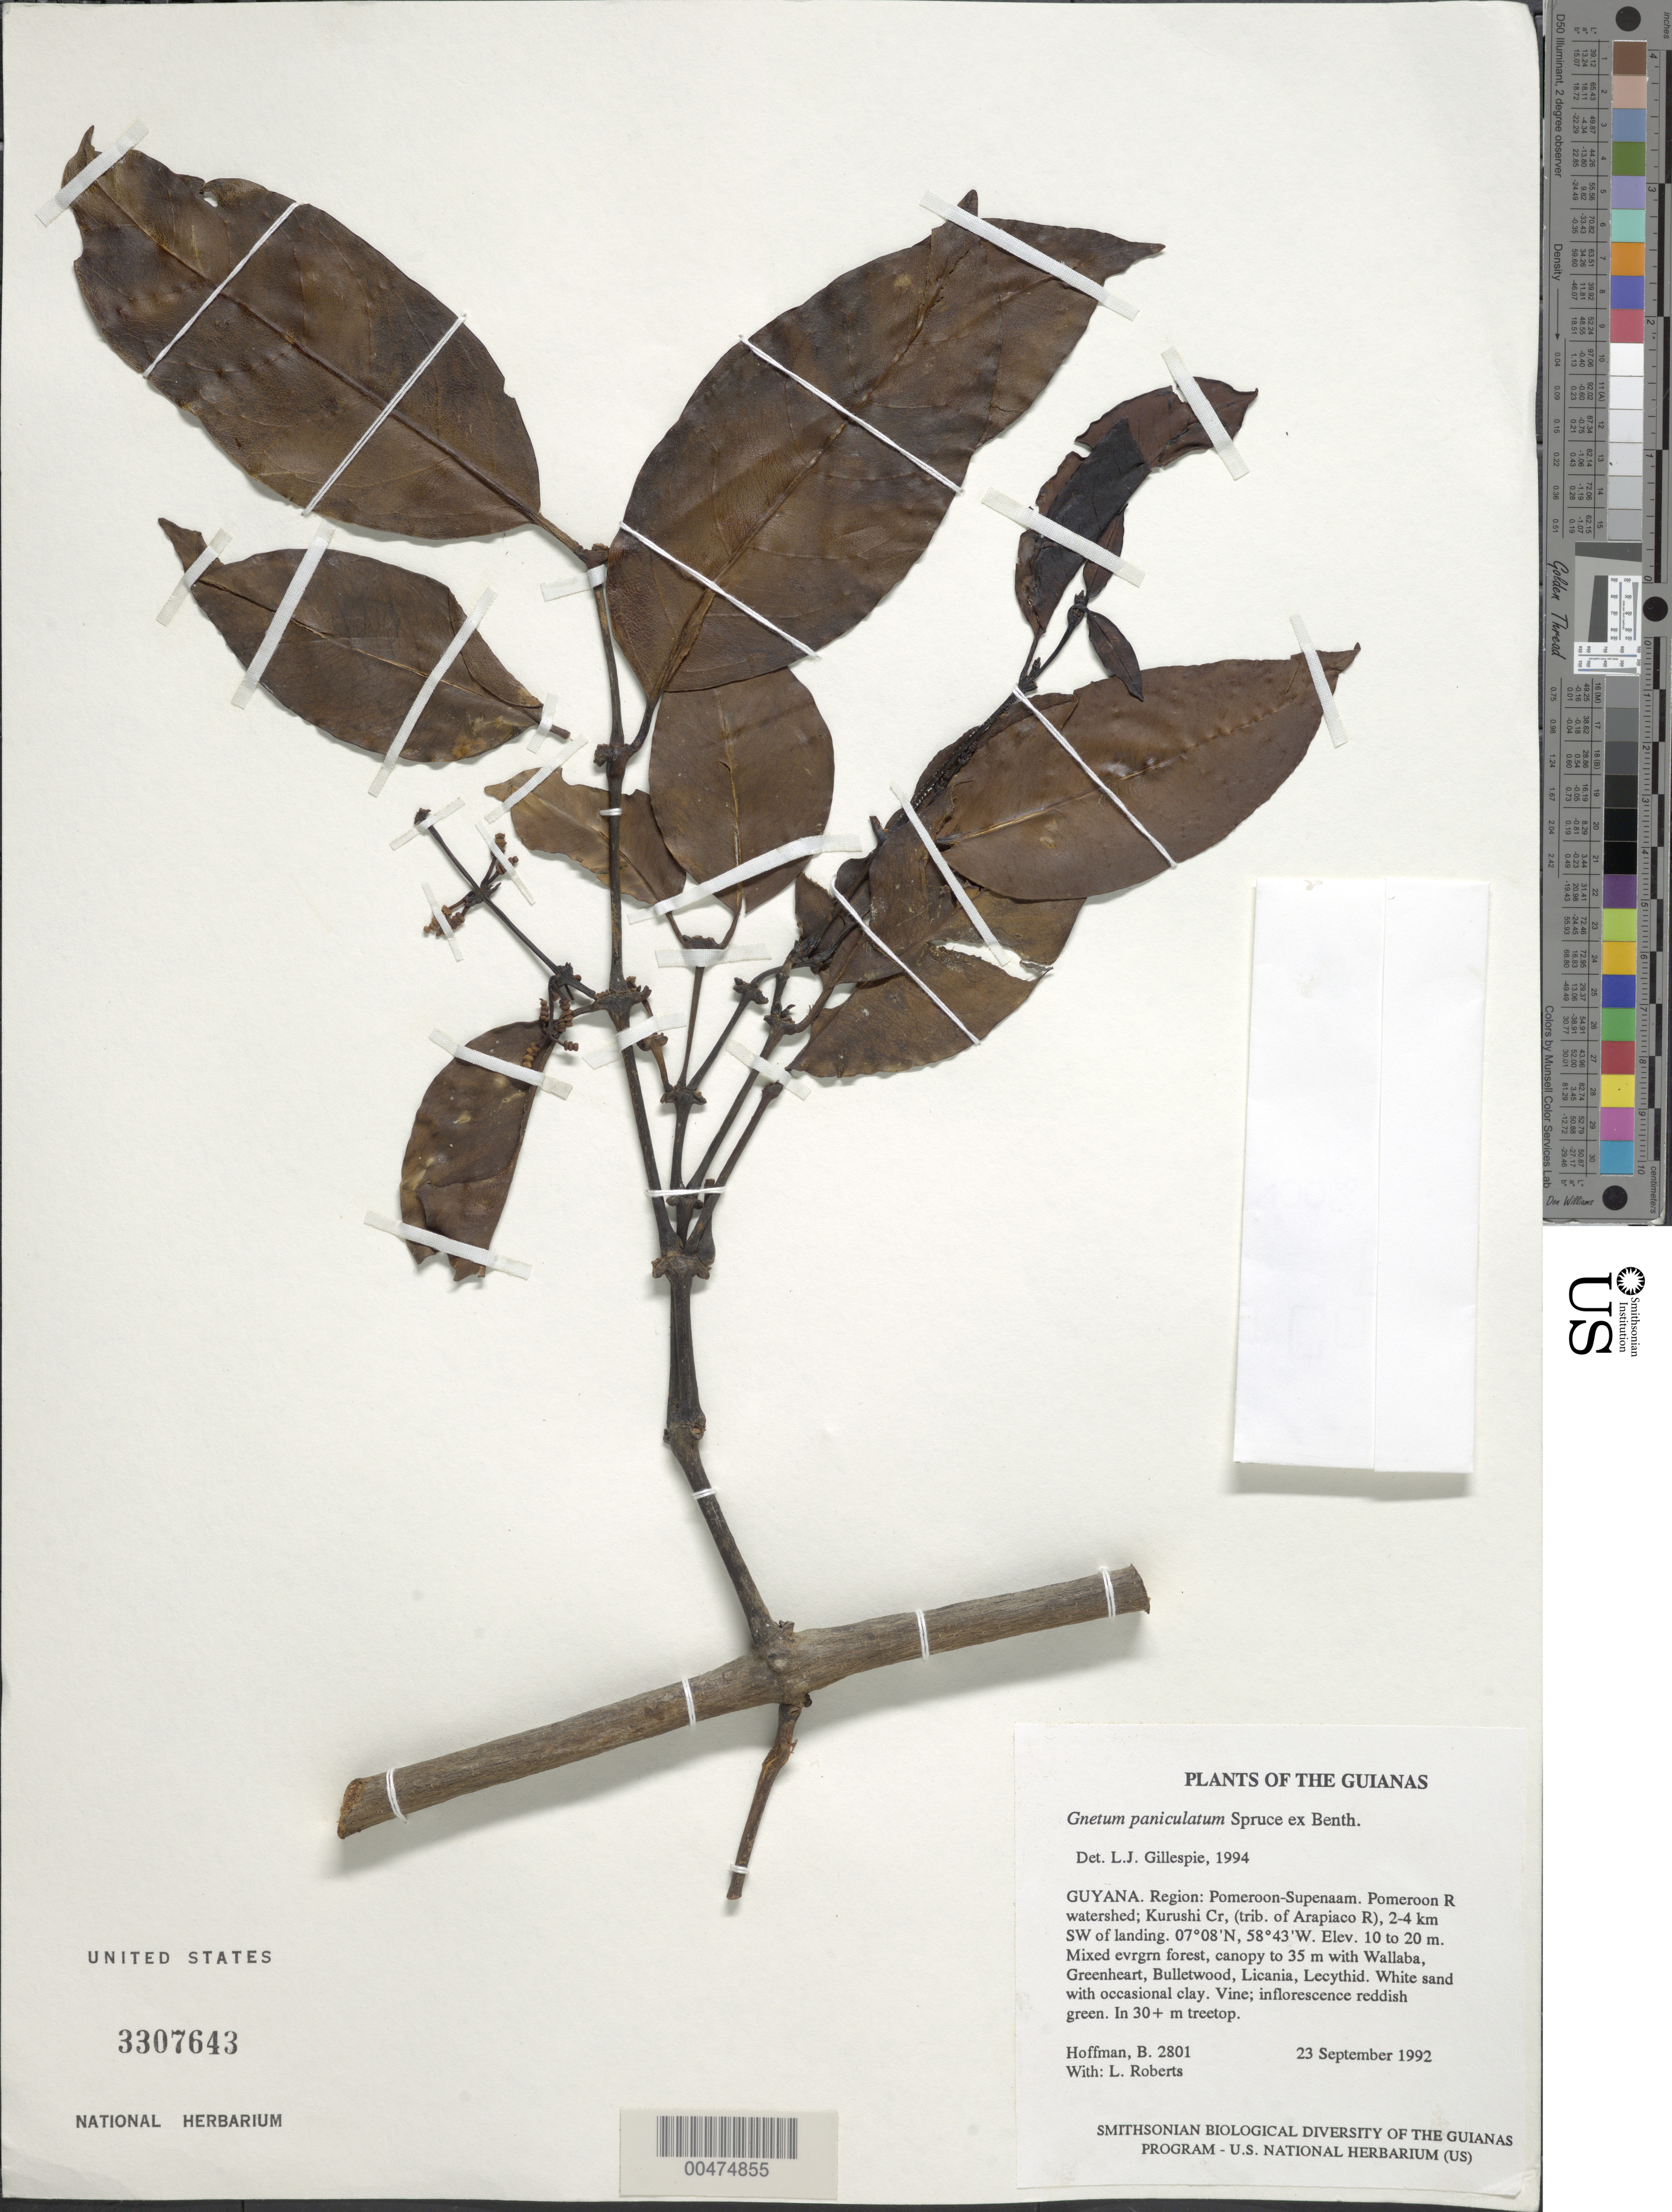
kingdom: Plantae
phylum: Tracheophyta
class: Gnetopsida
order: Gnetales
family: Gnetaceae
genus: Gnetum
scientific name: Gnetum paniculatum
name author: Spruce ex Benth.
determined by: Gillespie, L. J.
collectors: B. Hoffman & L. Roberts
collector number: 2801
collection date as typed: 23 September 1992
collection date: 1992-09-23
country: Guyana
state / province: Pomeroon-Supenaam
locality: Pomeroon River watershed; Kurushi Creek, (trib. of Arapiaco R), 2-4 km SW of landing along logging road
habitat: Mixed evrgrn forest, canopy to 35 m with Wallaba, Greenheart, Bulletwood, Licania, Lecythid. White sand with occasional clay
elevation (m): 10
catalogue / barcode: US 3307643